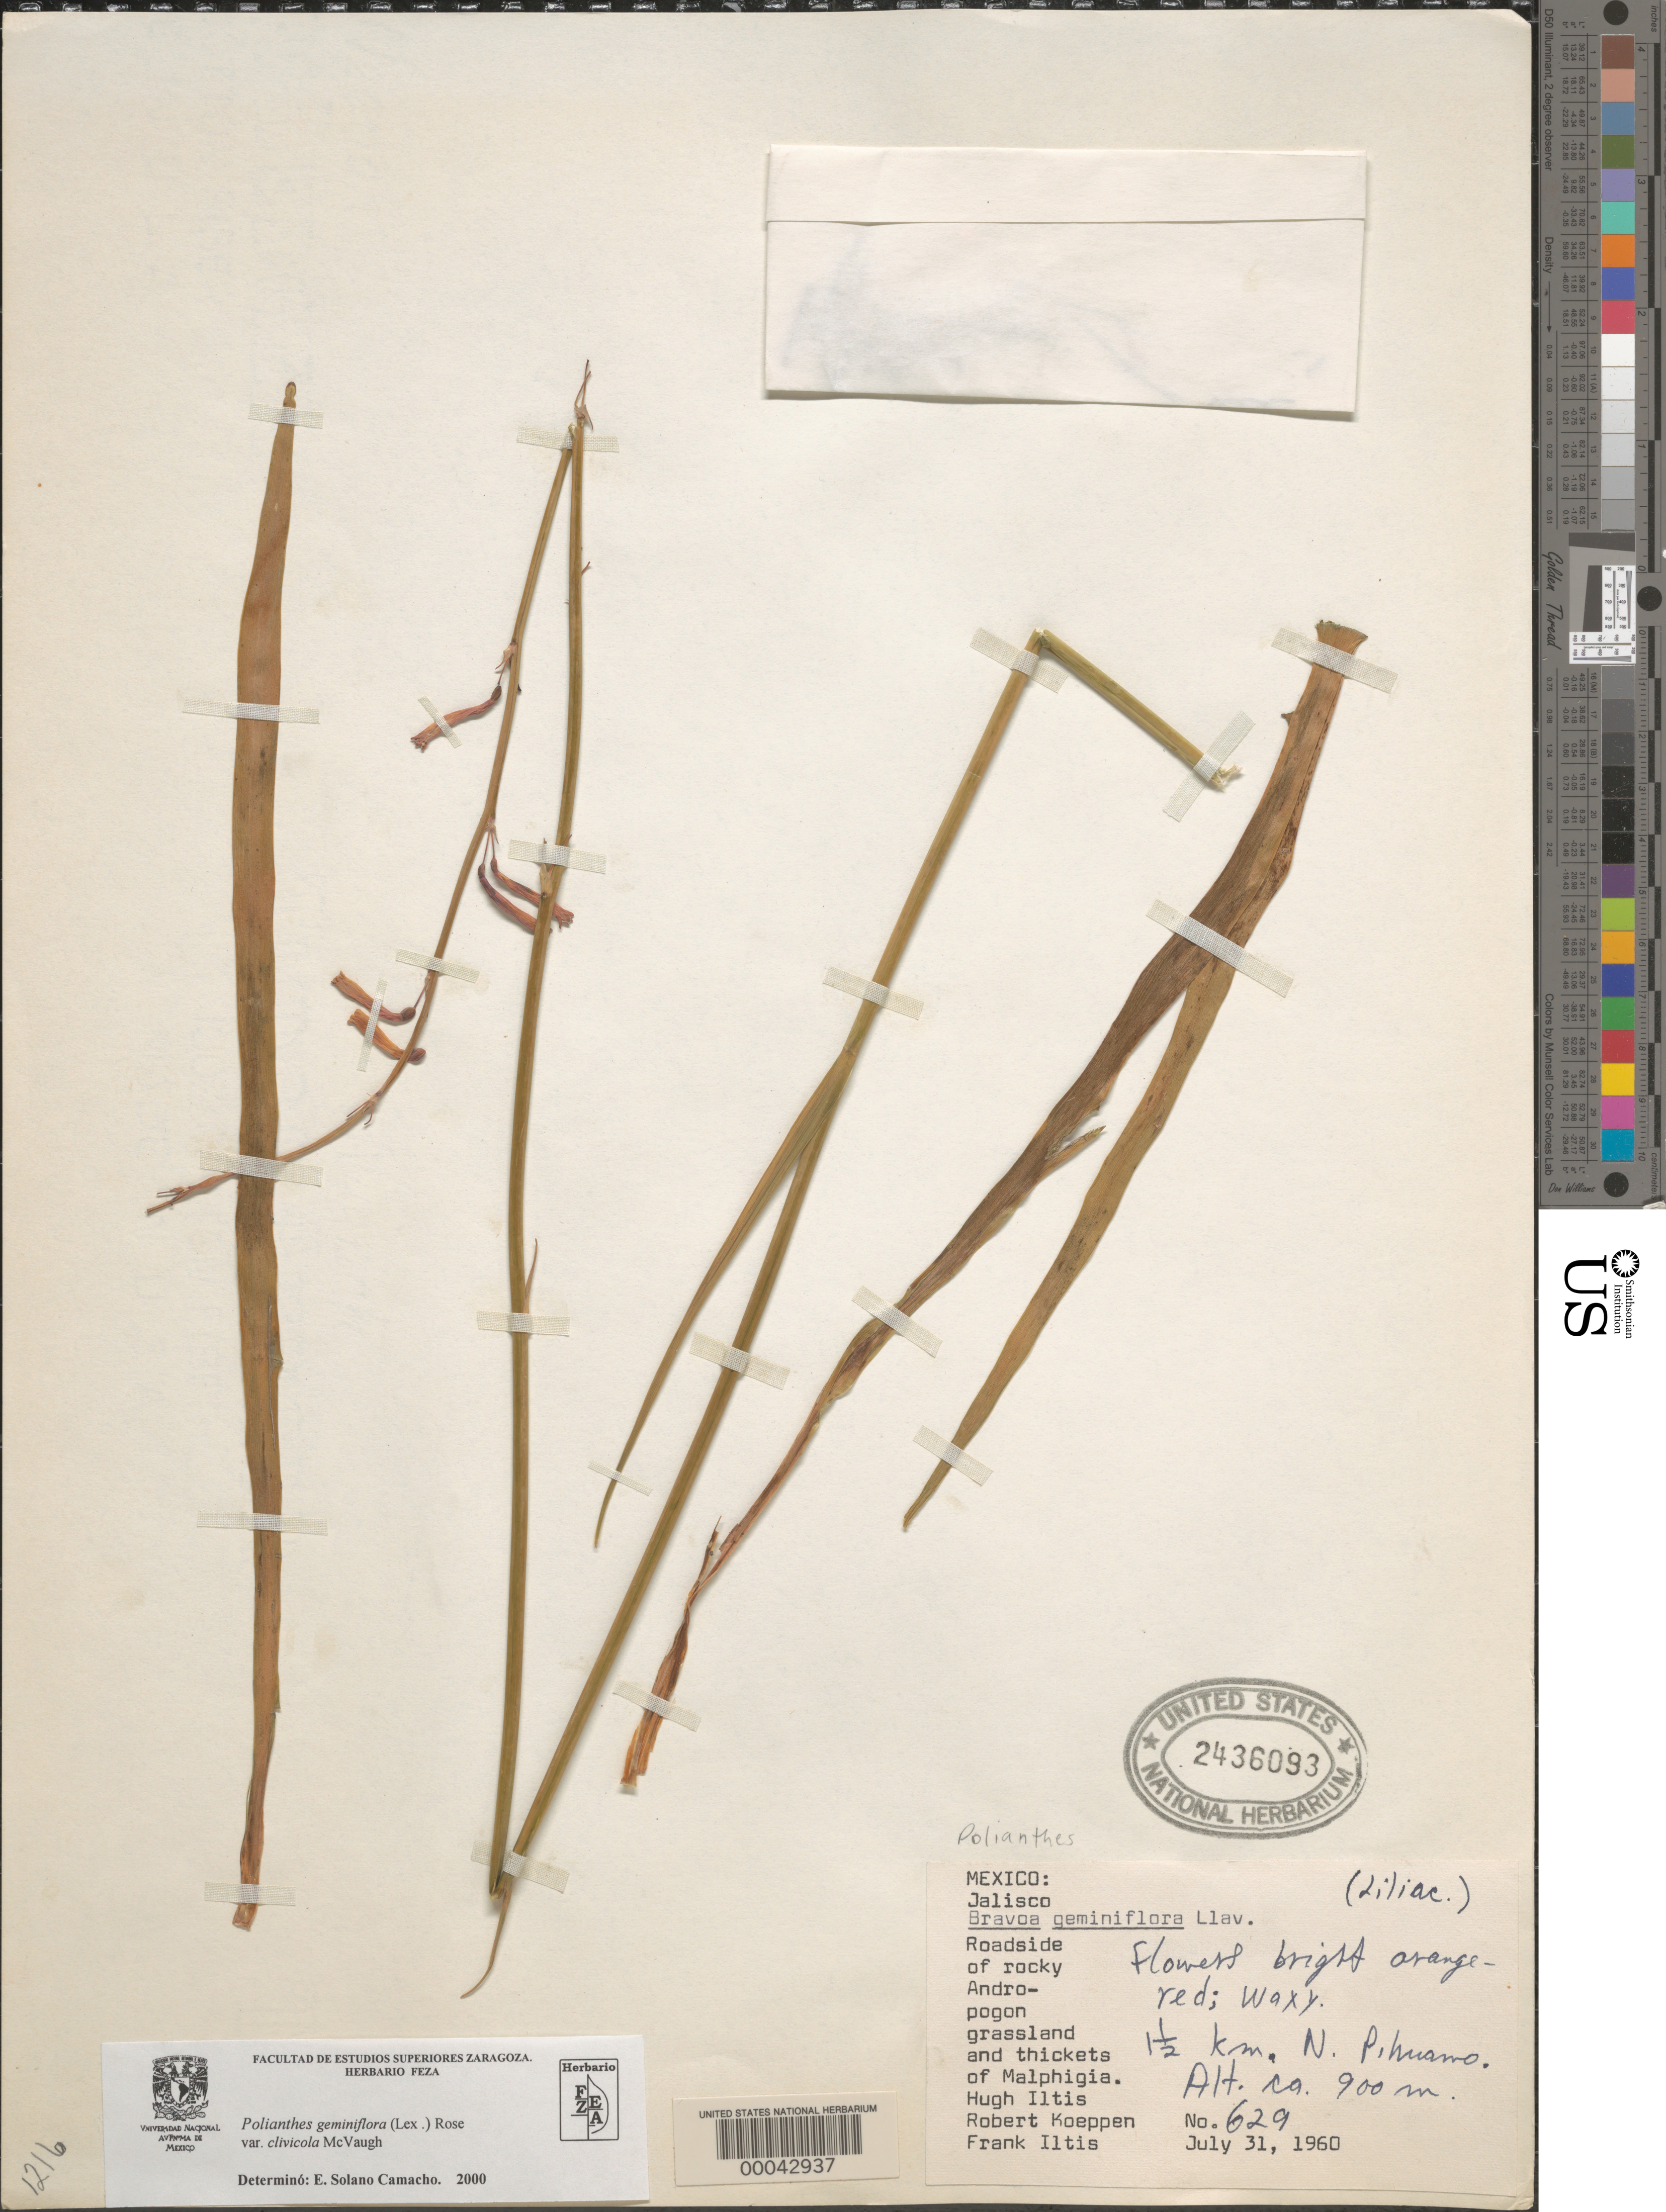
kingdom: Plantae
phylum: Tracheophyta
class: Liliopsida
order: Asparagales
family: Asparagaceae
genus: Polianthes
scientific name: Polianthes geminiflora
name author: (Lex.) Rose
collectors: H. H. Iltis, R. C. Koeppen & F. S. Iltis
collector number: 629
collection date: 1960-07-31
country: Mexico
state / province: Jalisco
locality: Roadside of rocky Andropogon grassland and thickets of Malphigia. 1½ km. N. Pihuamo.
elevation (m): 900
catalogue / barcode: US 2436093